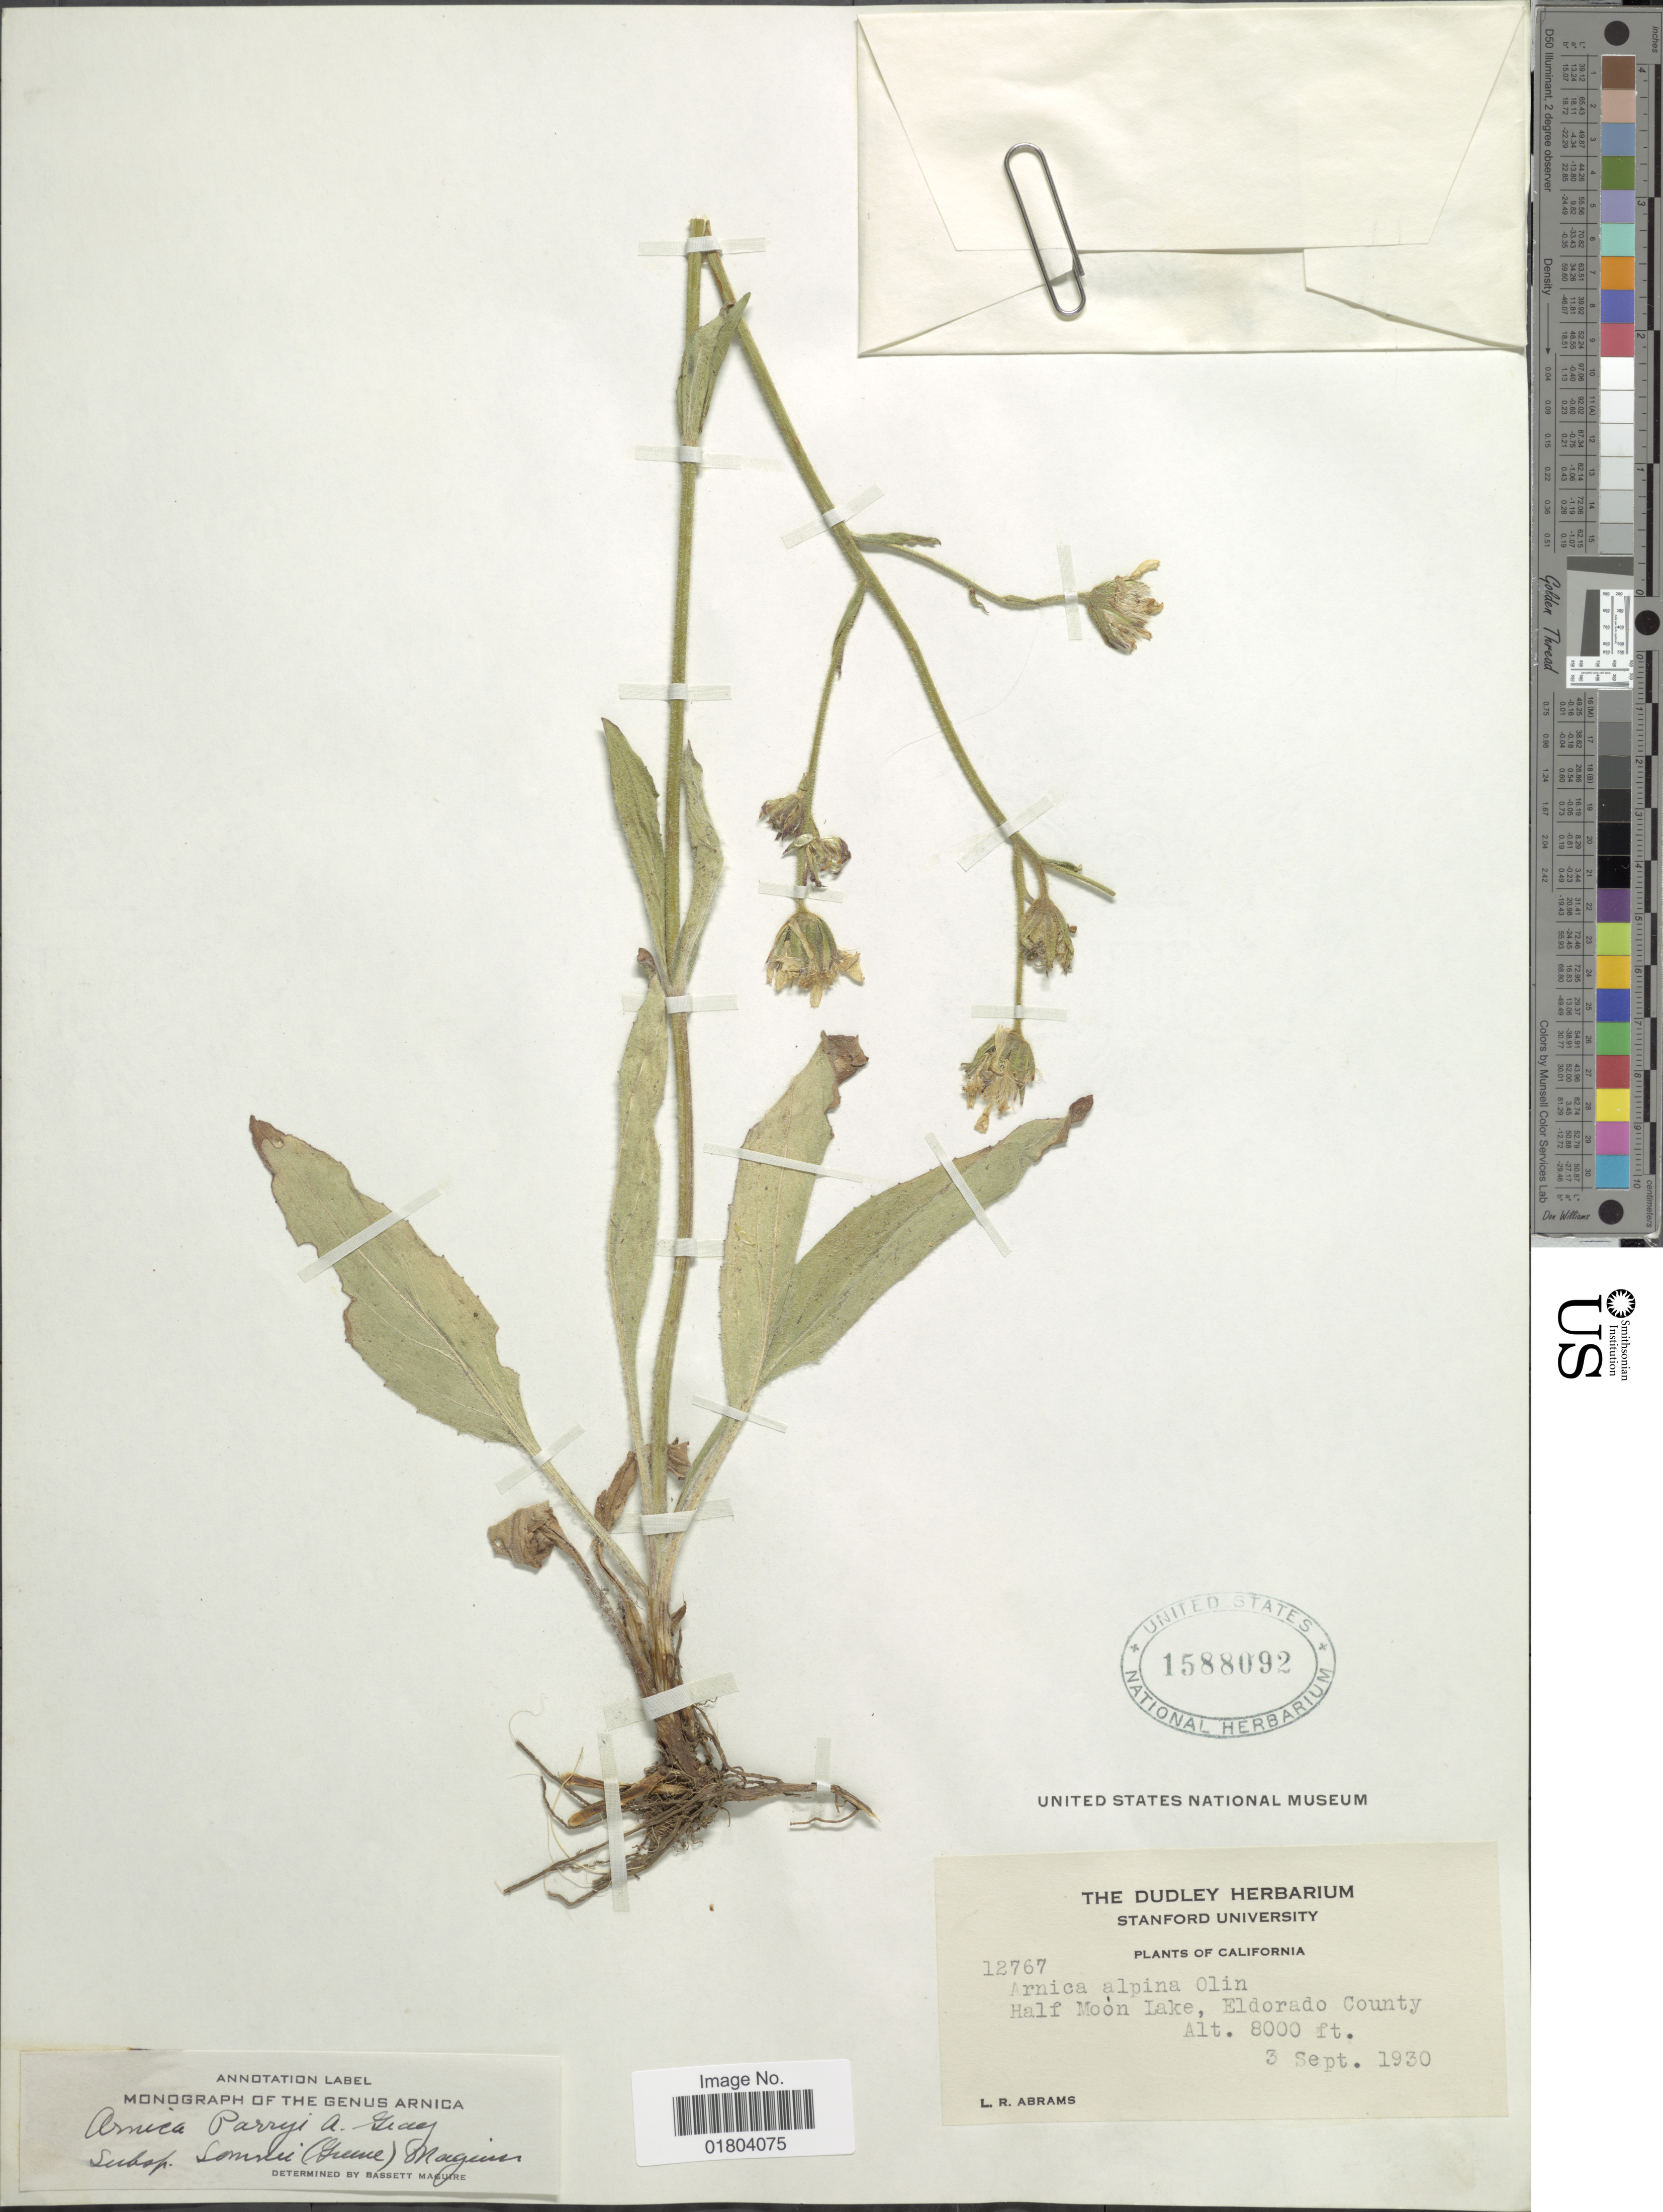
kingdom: Plantae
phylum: Tracheophyta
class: Magnoliopsida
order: Asterales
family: Asteraceae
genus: Arnica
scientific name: Arnica parryi subsp. sonnei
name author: (Greene) Maguire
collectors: L. Abrams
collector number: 12767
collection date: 1930-09-03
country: United States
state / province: California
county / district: El Dorado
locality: Half Moon Lake, Eldorado County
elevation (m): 2438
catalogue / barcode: US 1588092